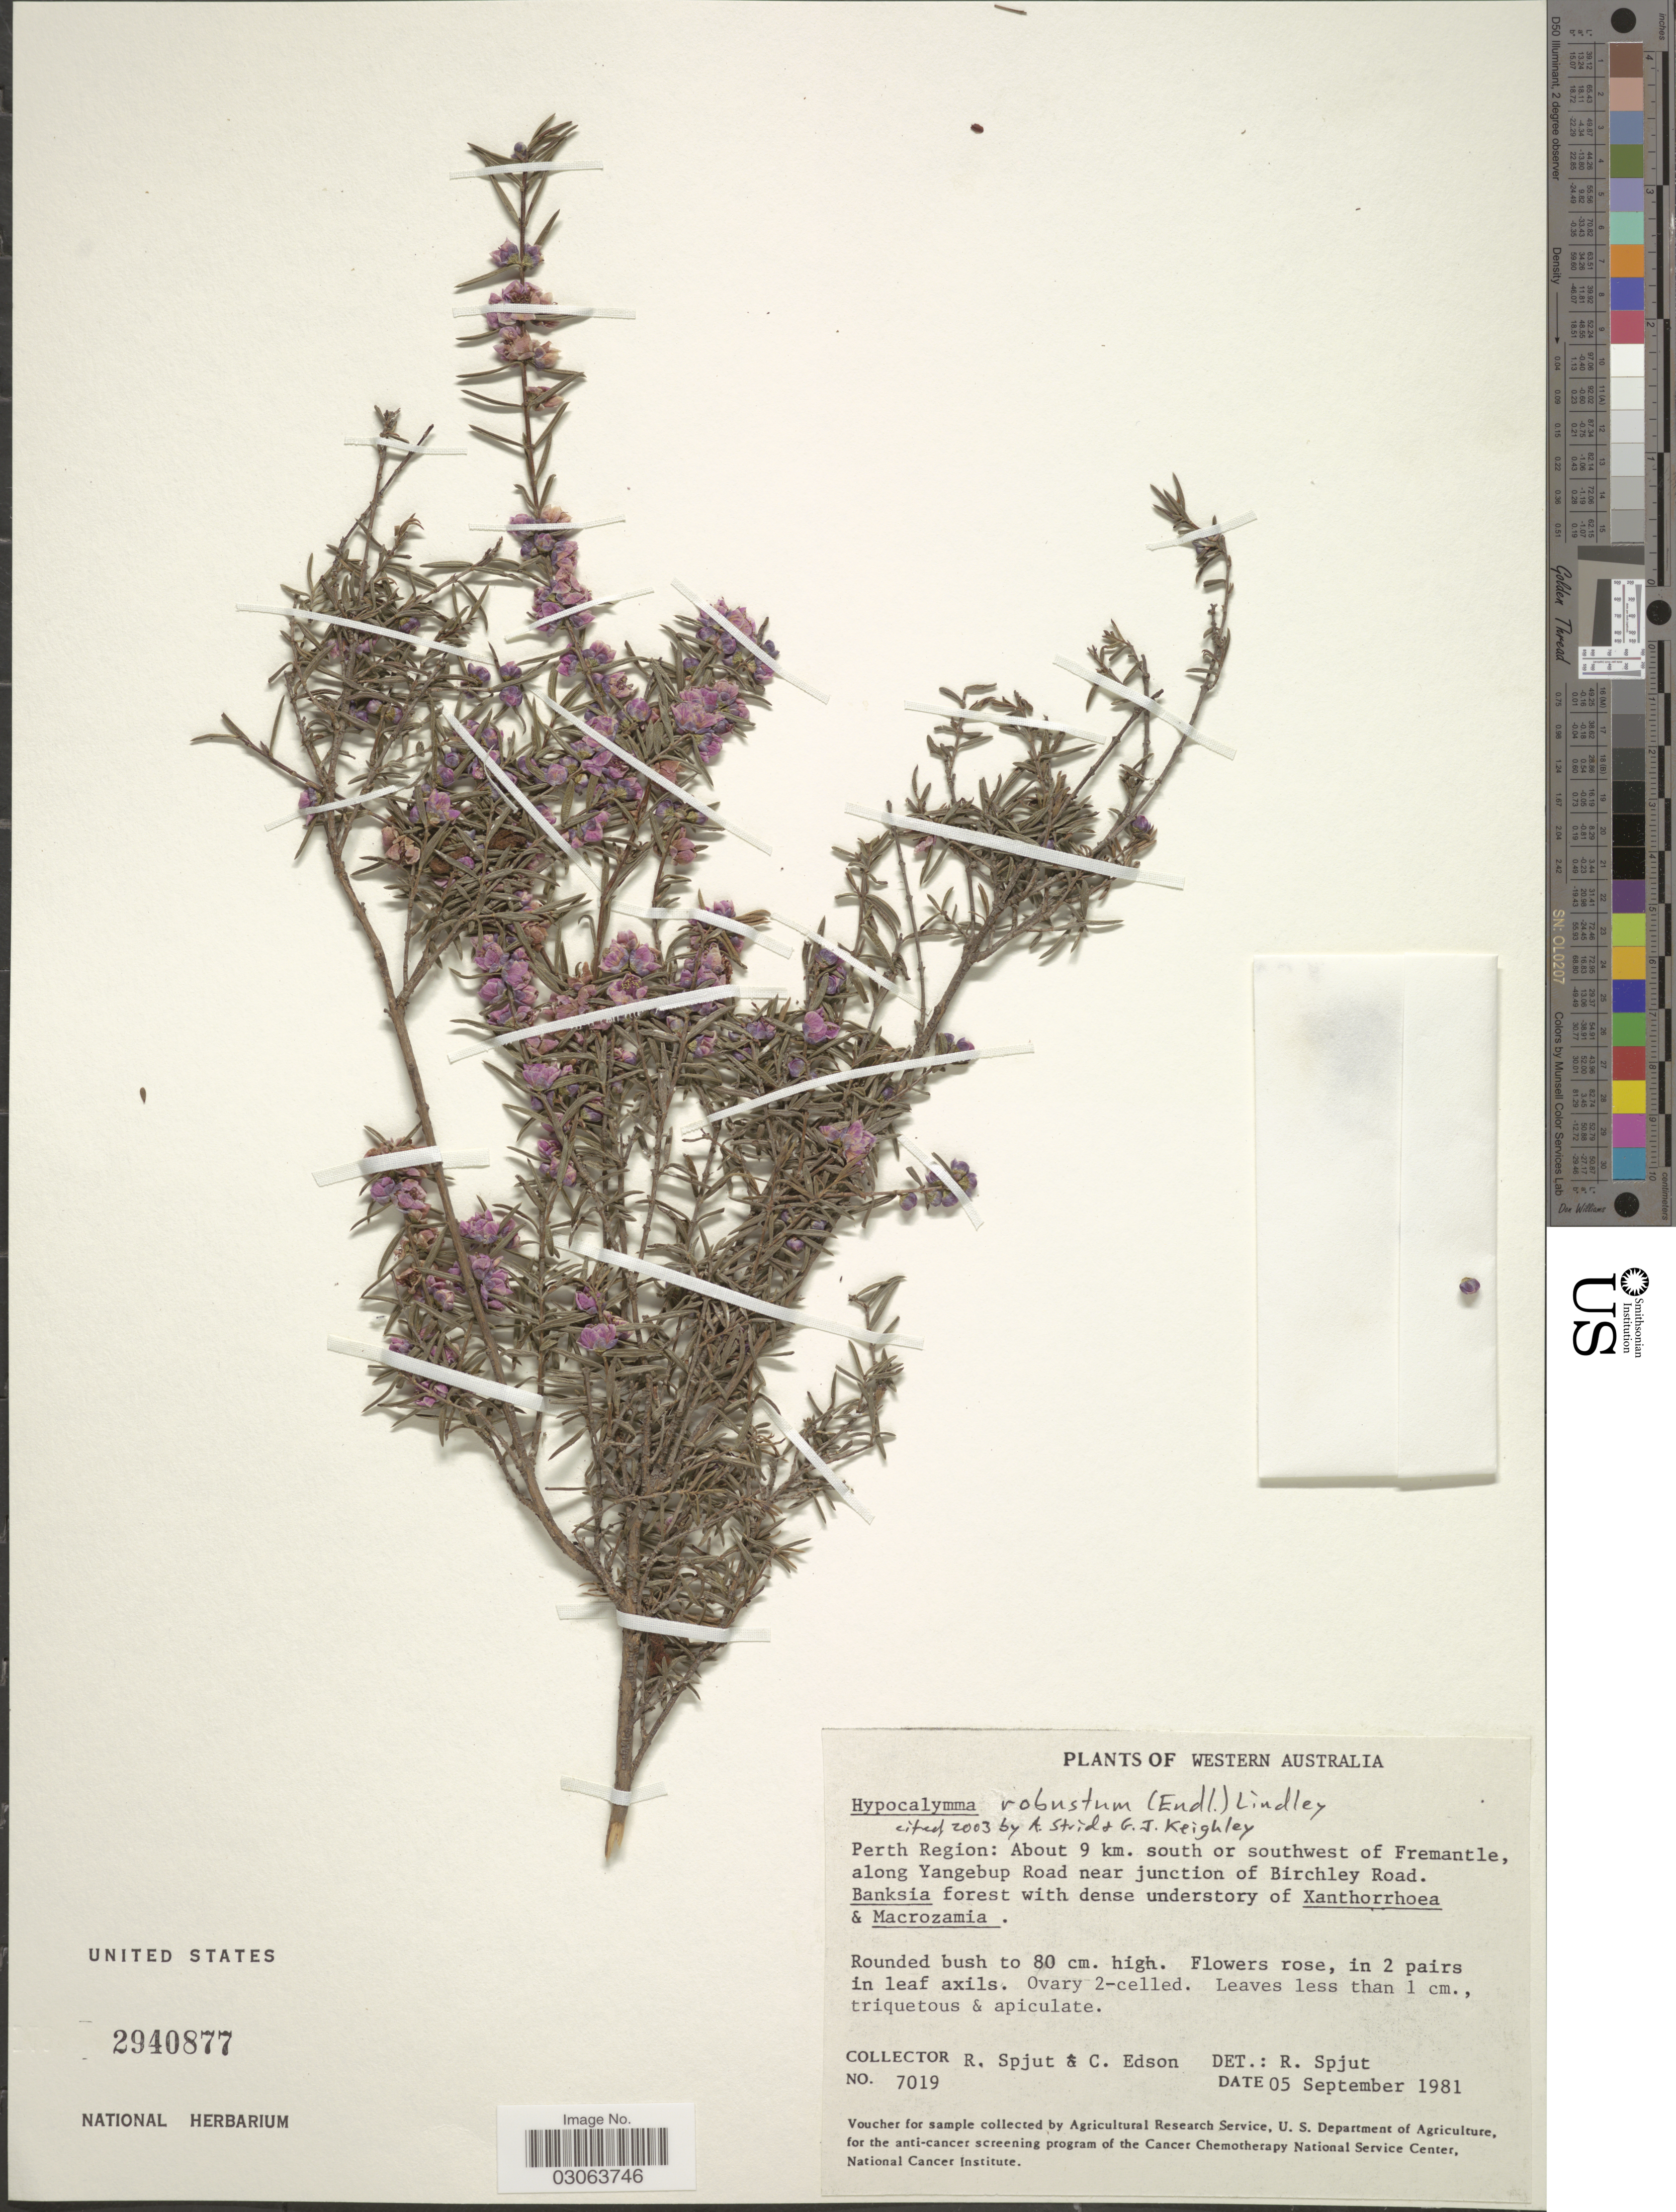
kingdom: Plantae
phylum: Tracheophyta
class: Magnoliopsida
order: Myrtales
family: Myrtaceae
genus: Hypocalymma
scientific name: Hypocalymma robustum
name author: (Endl.) Lindl.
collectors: R. Spjut & C. Edson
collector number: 7019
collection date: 1981-09-05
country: Australia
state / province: Western Australia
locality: Perth Region: About 9 km. south or southwest of Fremantle, along Yangebup Road near junction of Birchley Road.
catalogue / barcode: US 2940877